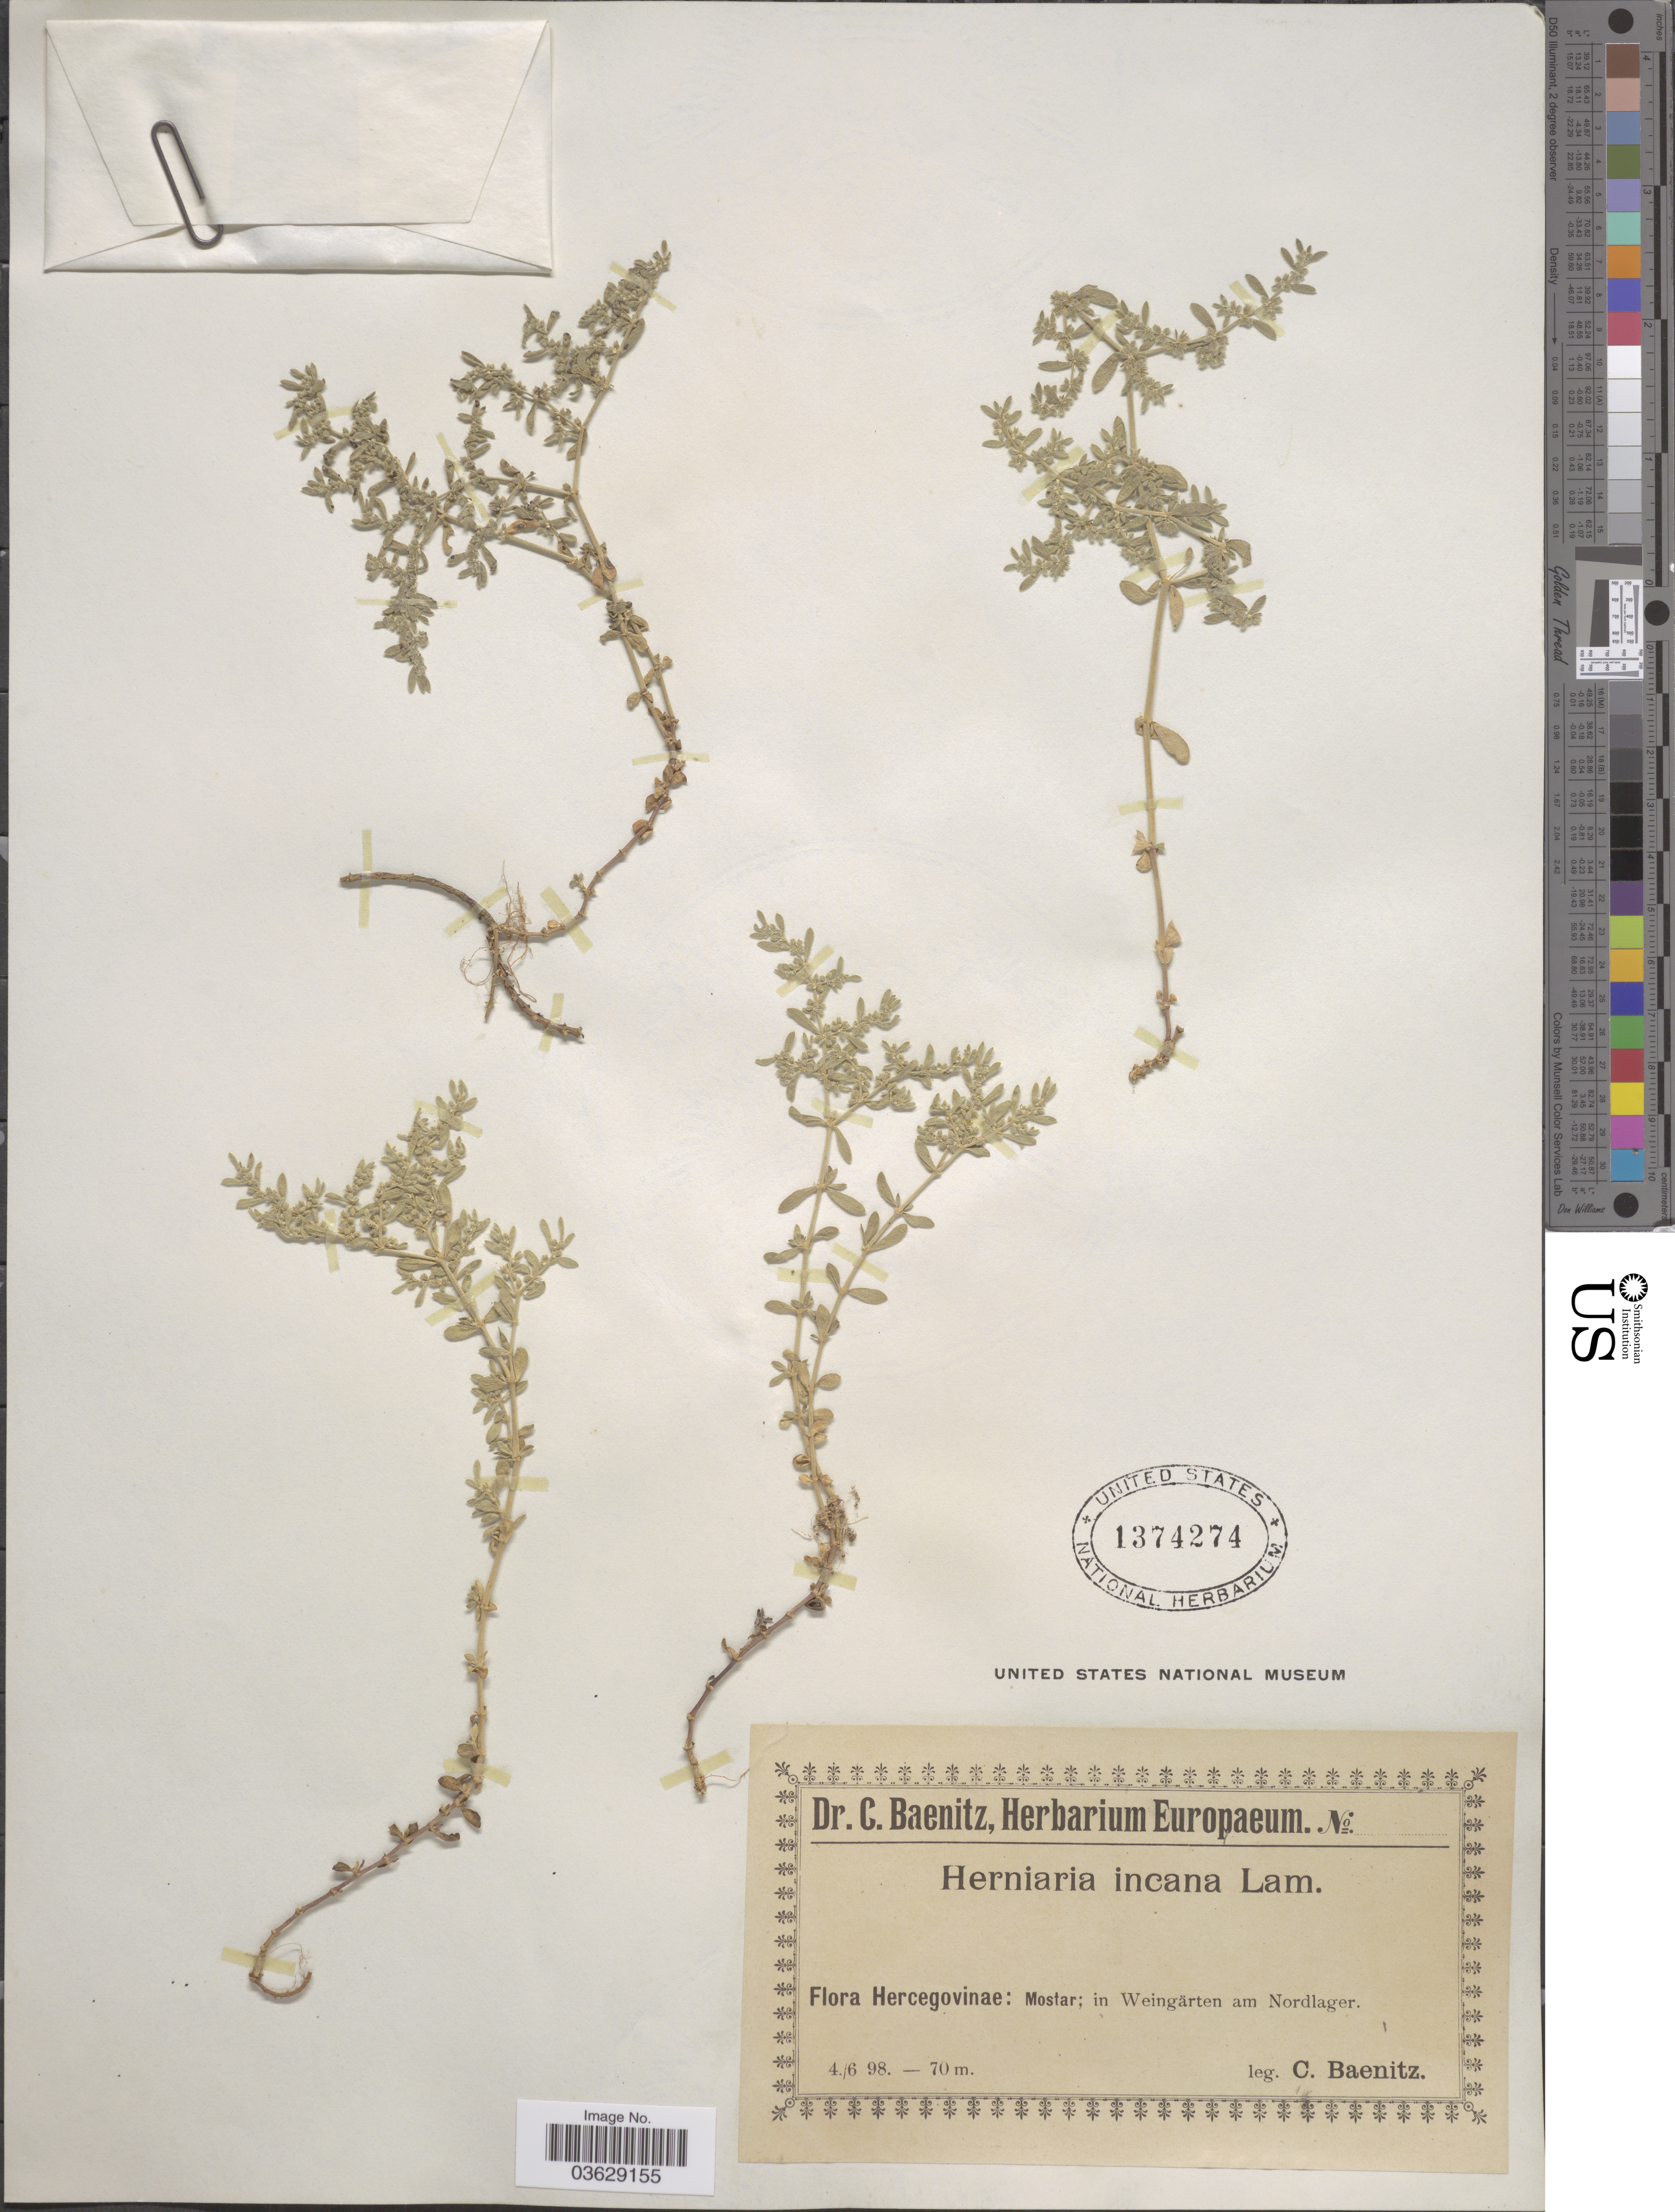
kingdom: Plantae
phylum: Tracheophyta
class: Magnoliopsida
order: Caryophyllales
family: Caryophyllaceae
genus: Herniaria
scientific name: Herniaria incana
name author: Lam.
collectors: C. G. Baenitz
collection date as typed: Transcribed d/m/y: 4/6/98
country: Montenegro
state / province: Herceg-Novi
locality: Mostar; in Weingärten am Nordlager.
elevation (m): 70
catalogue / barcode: US 1374274